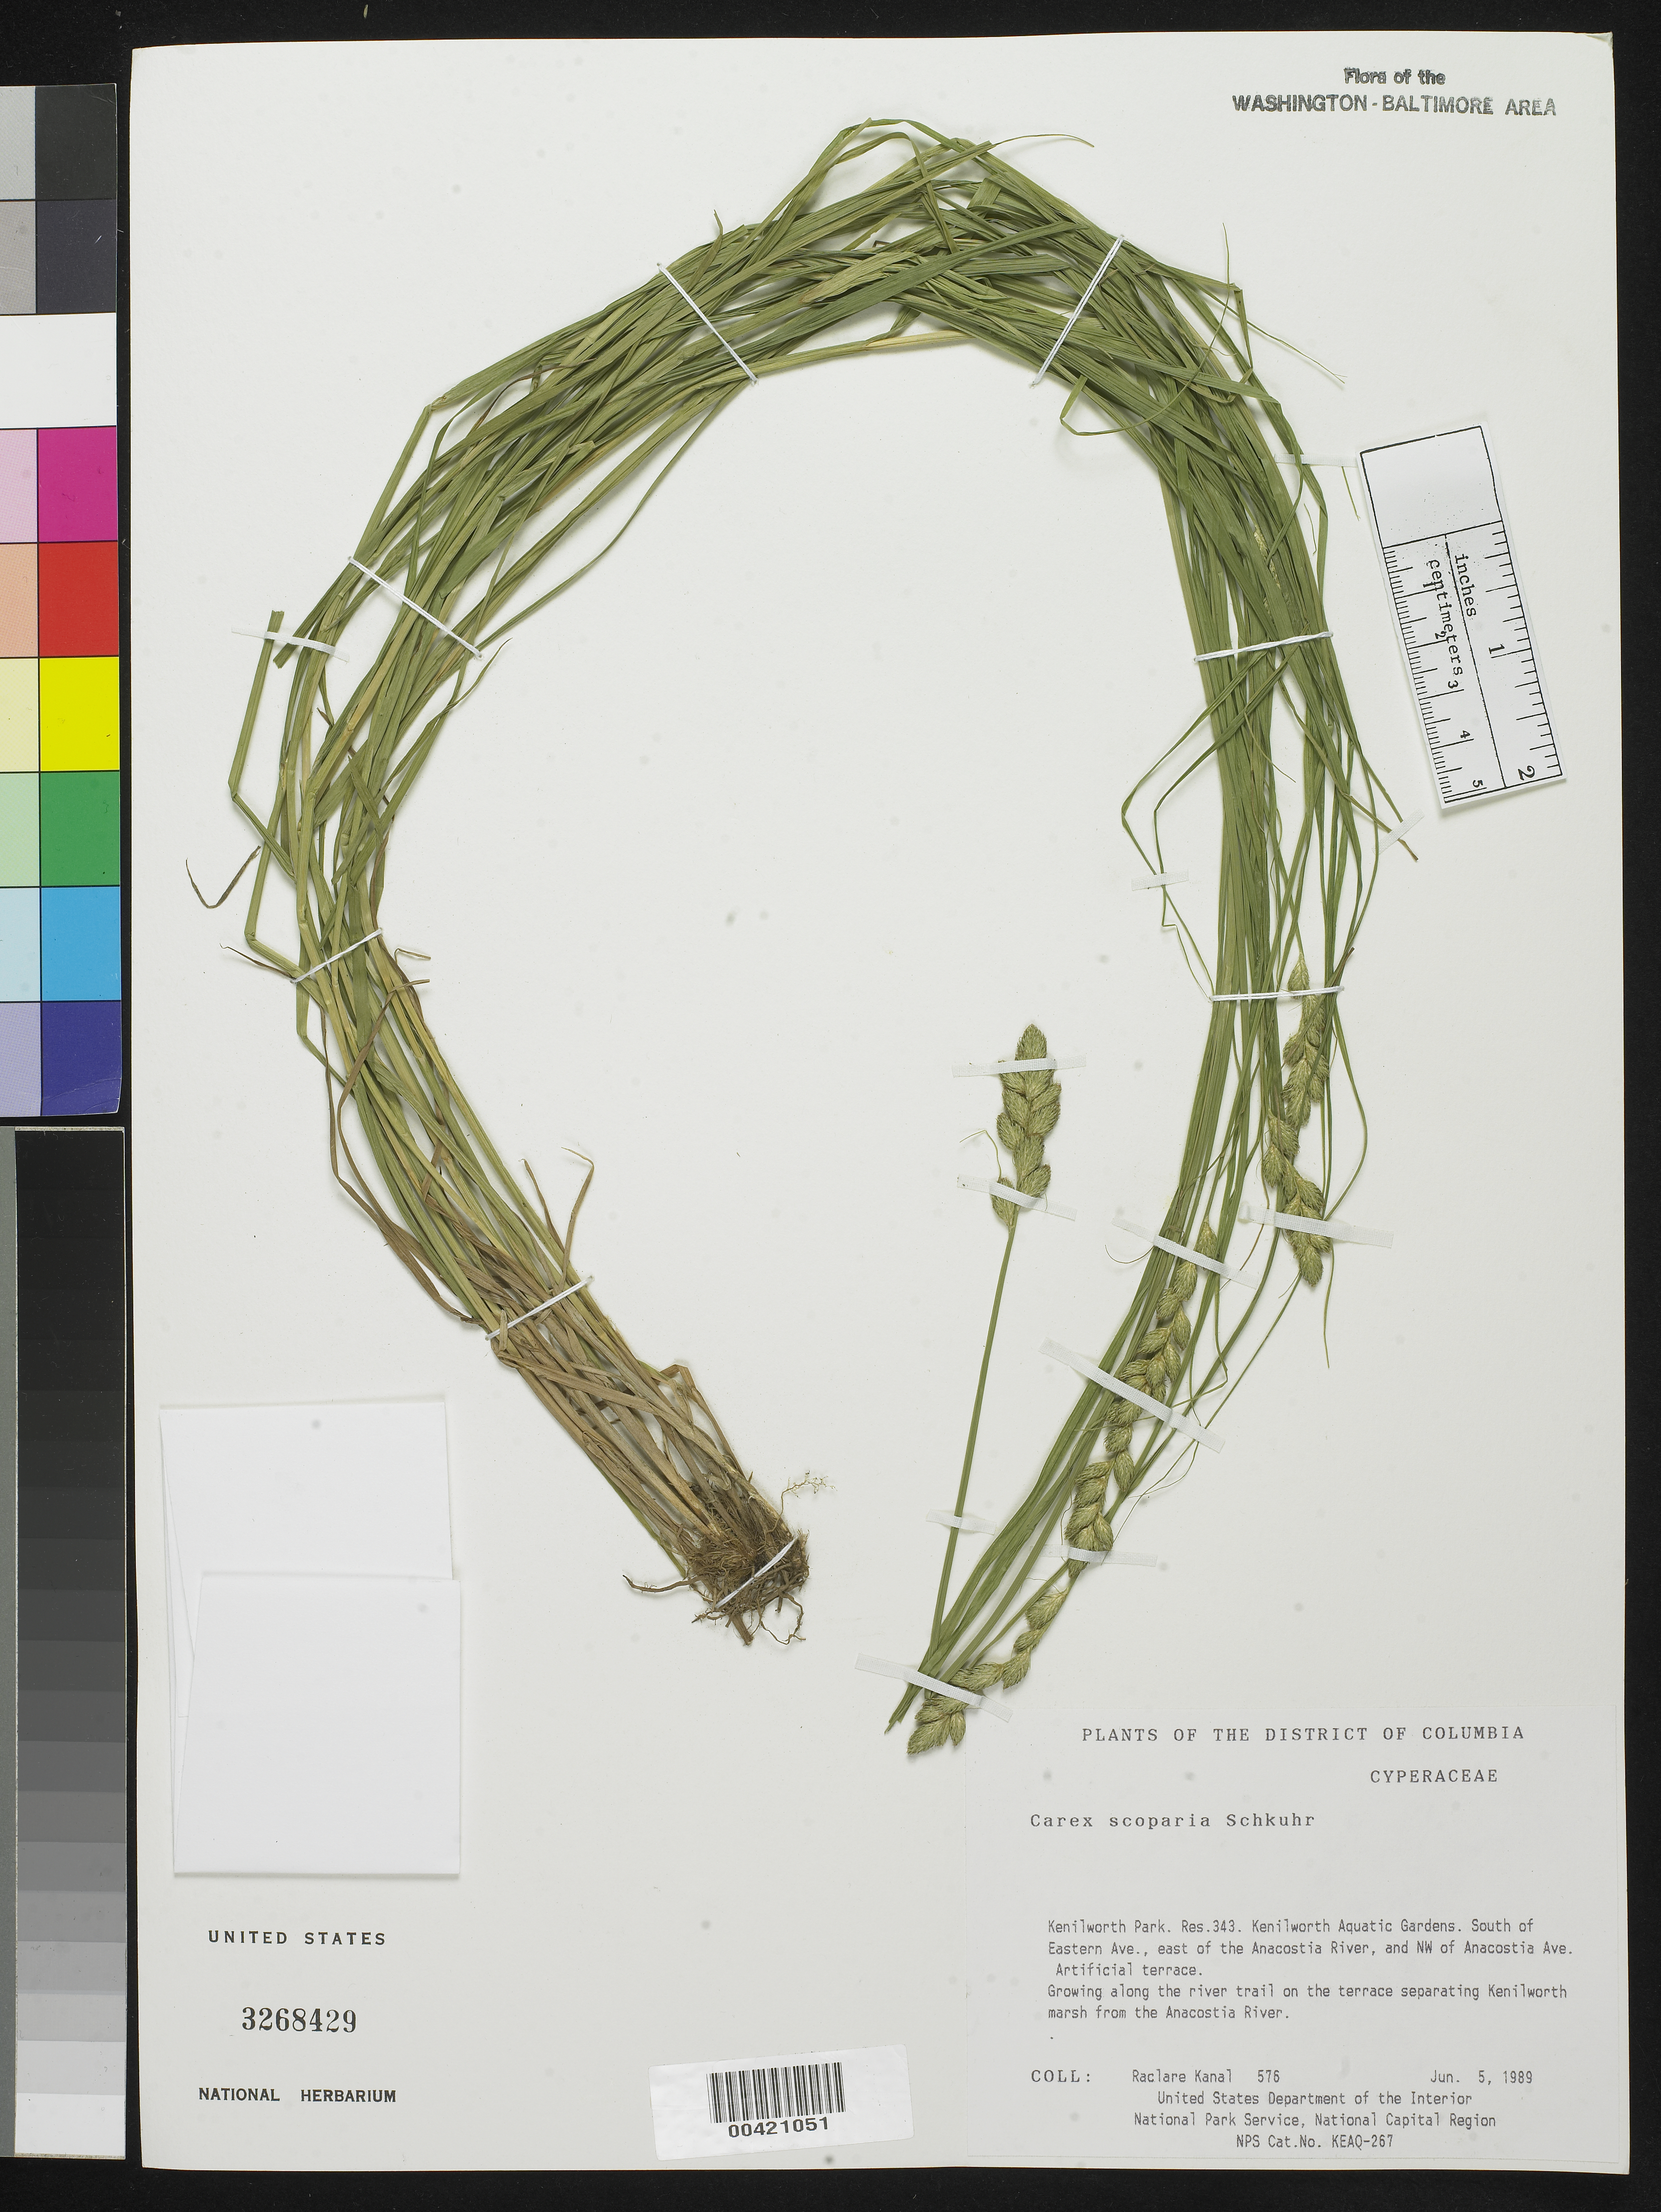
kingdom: Plantae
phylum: Tracheophyta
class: Liliopsida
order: Poales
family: Cyperaceae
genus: Carex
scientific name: Carex scoparia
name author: Schkuhr ex Willd.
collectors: R. Kanal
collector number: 576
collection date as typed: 05 Jun 1989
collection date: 1989-06-05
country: United States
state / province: District of Columbia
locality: Kenilworth Park, Kenilworth Aquatic Gardens, S of Eastern Ave, E of Anacostia River, NW of Anacostia Ave. Artificial Terrace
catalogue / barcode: US 3268429